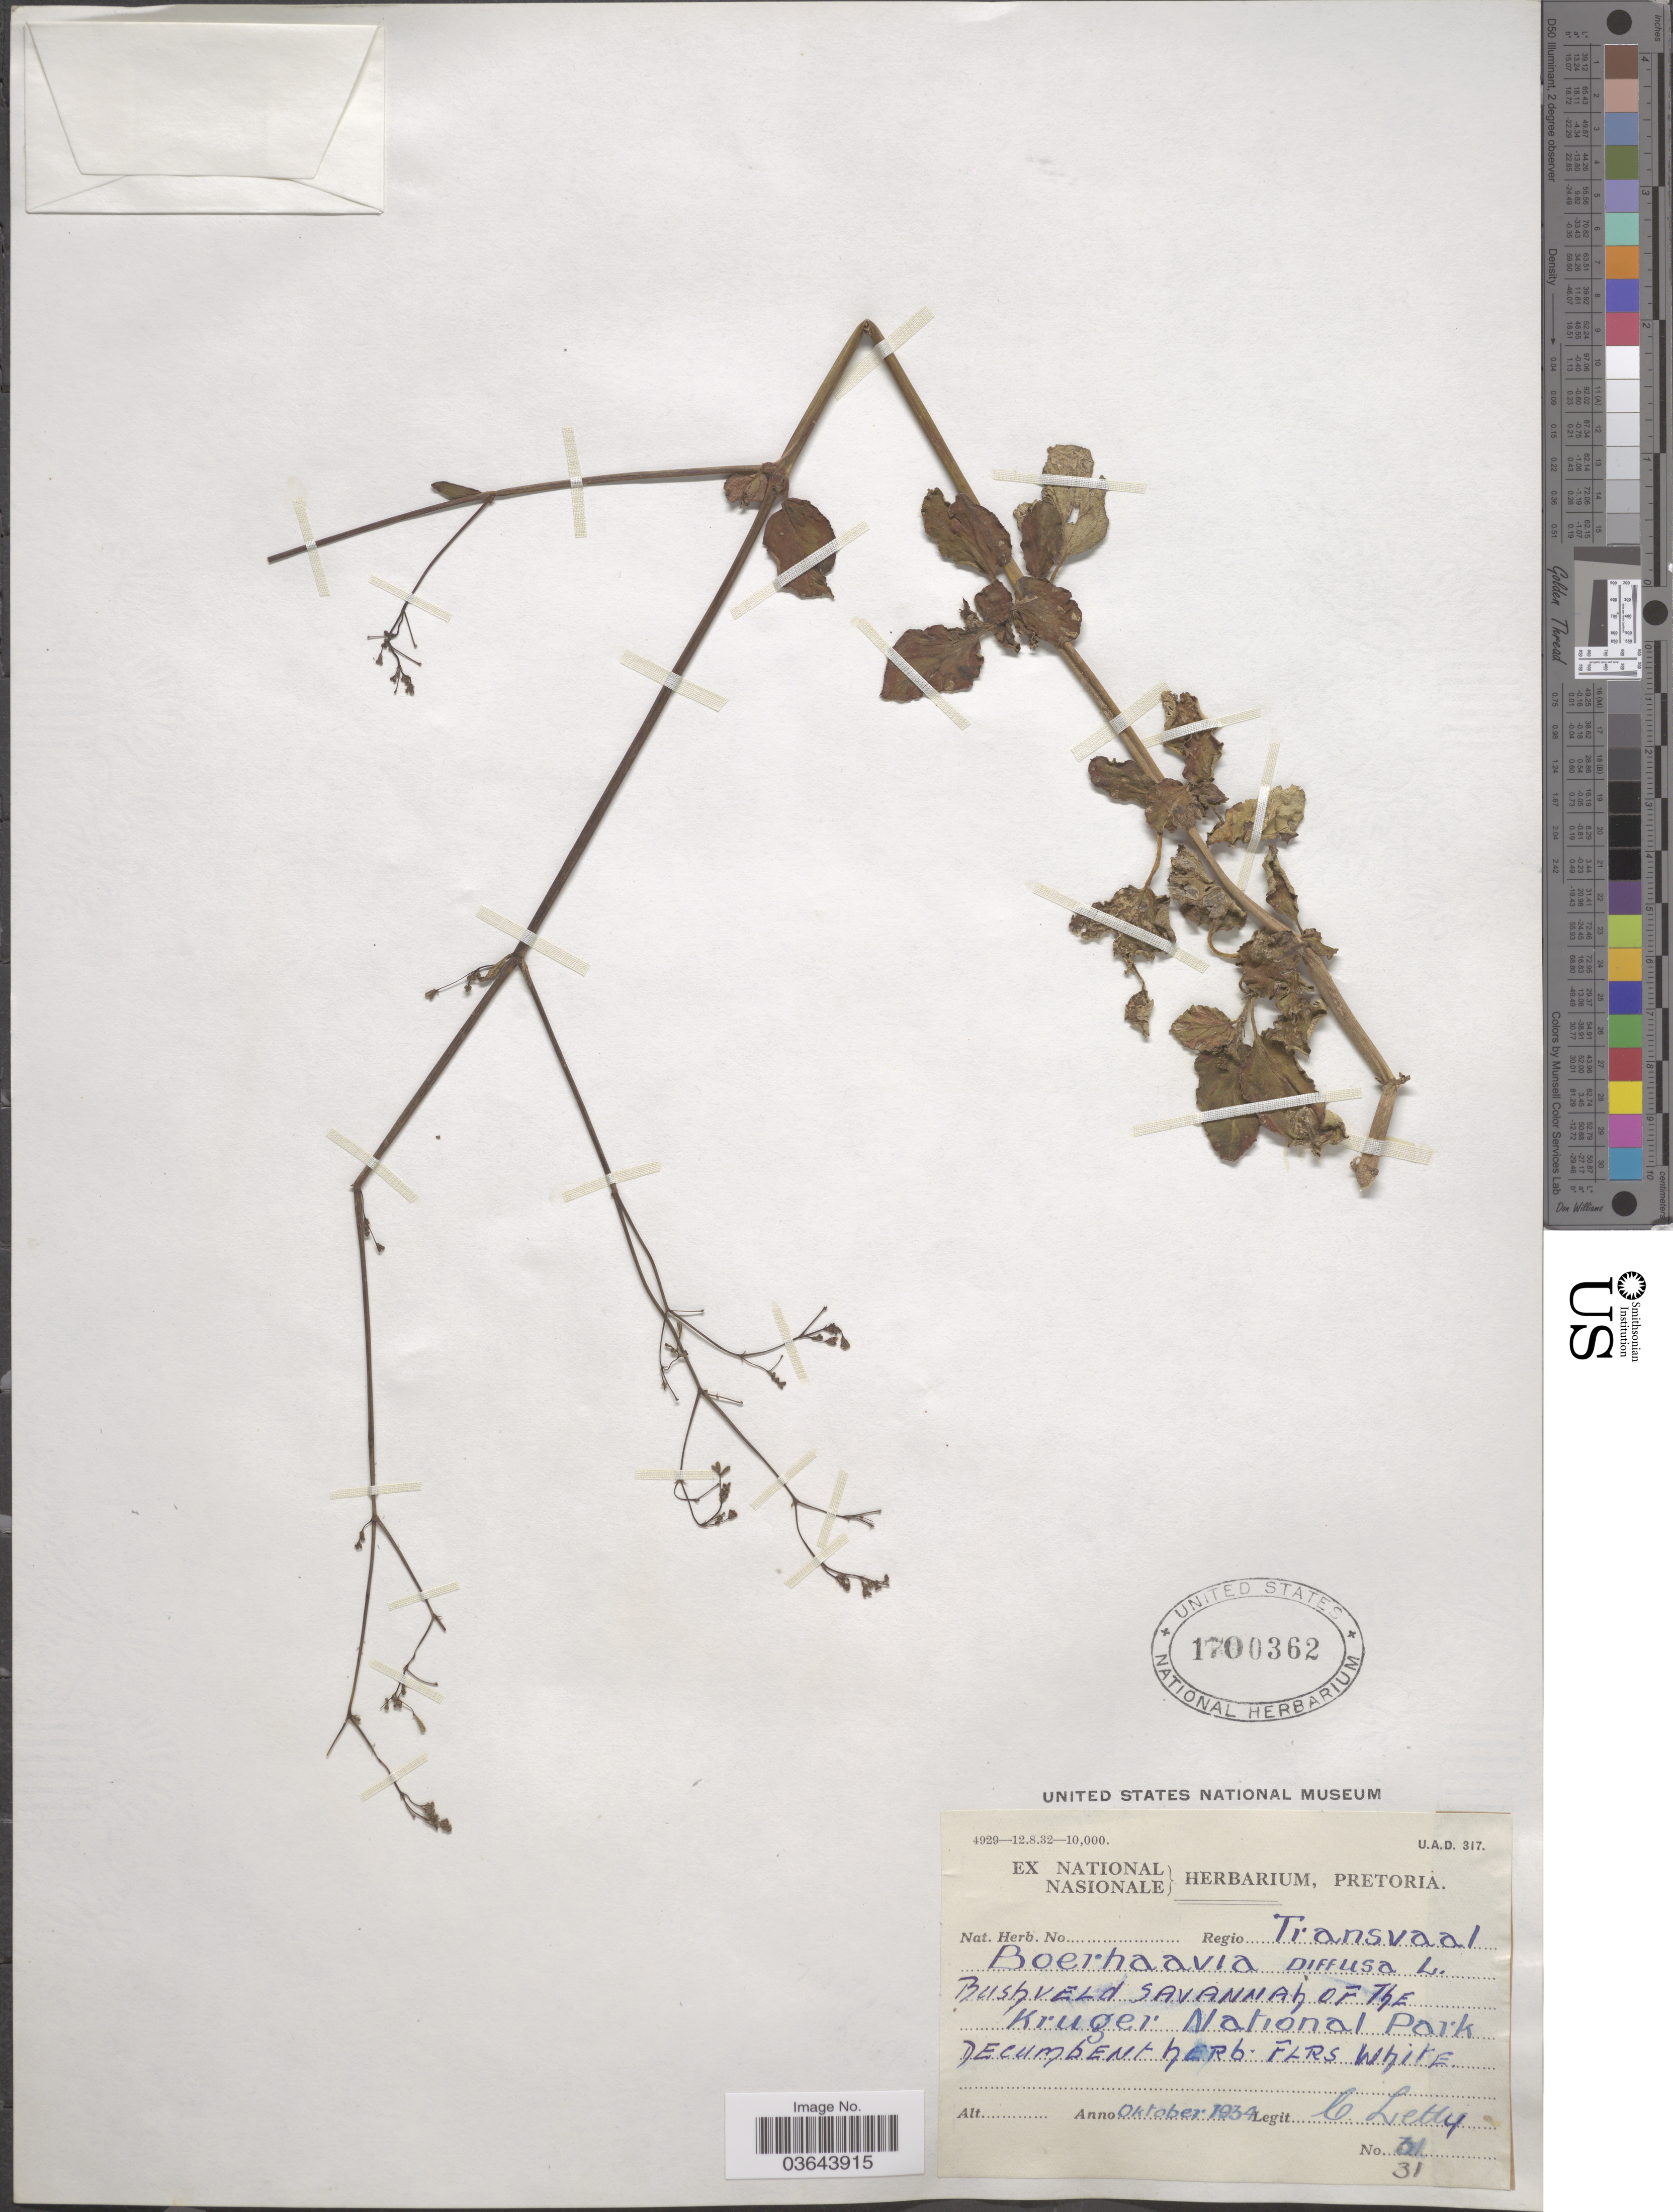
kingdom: Plantae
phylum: Tracheophyta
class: Magnoliopsida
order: Caryophyllales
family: Nyctaginaceae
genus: Boerhavia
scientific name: Boerhavia diffusa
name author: L.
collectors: C. Letty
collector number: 31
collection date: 1934-10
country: South Africa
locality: Regio Transvaal. Bushveld savannah of the Kruger National Park.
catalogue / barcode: US 1700362